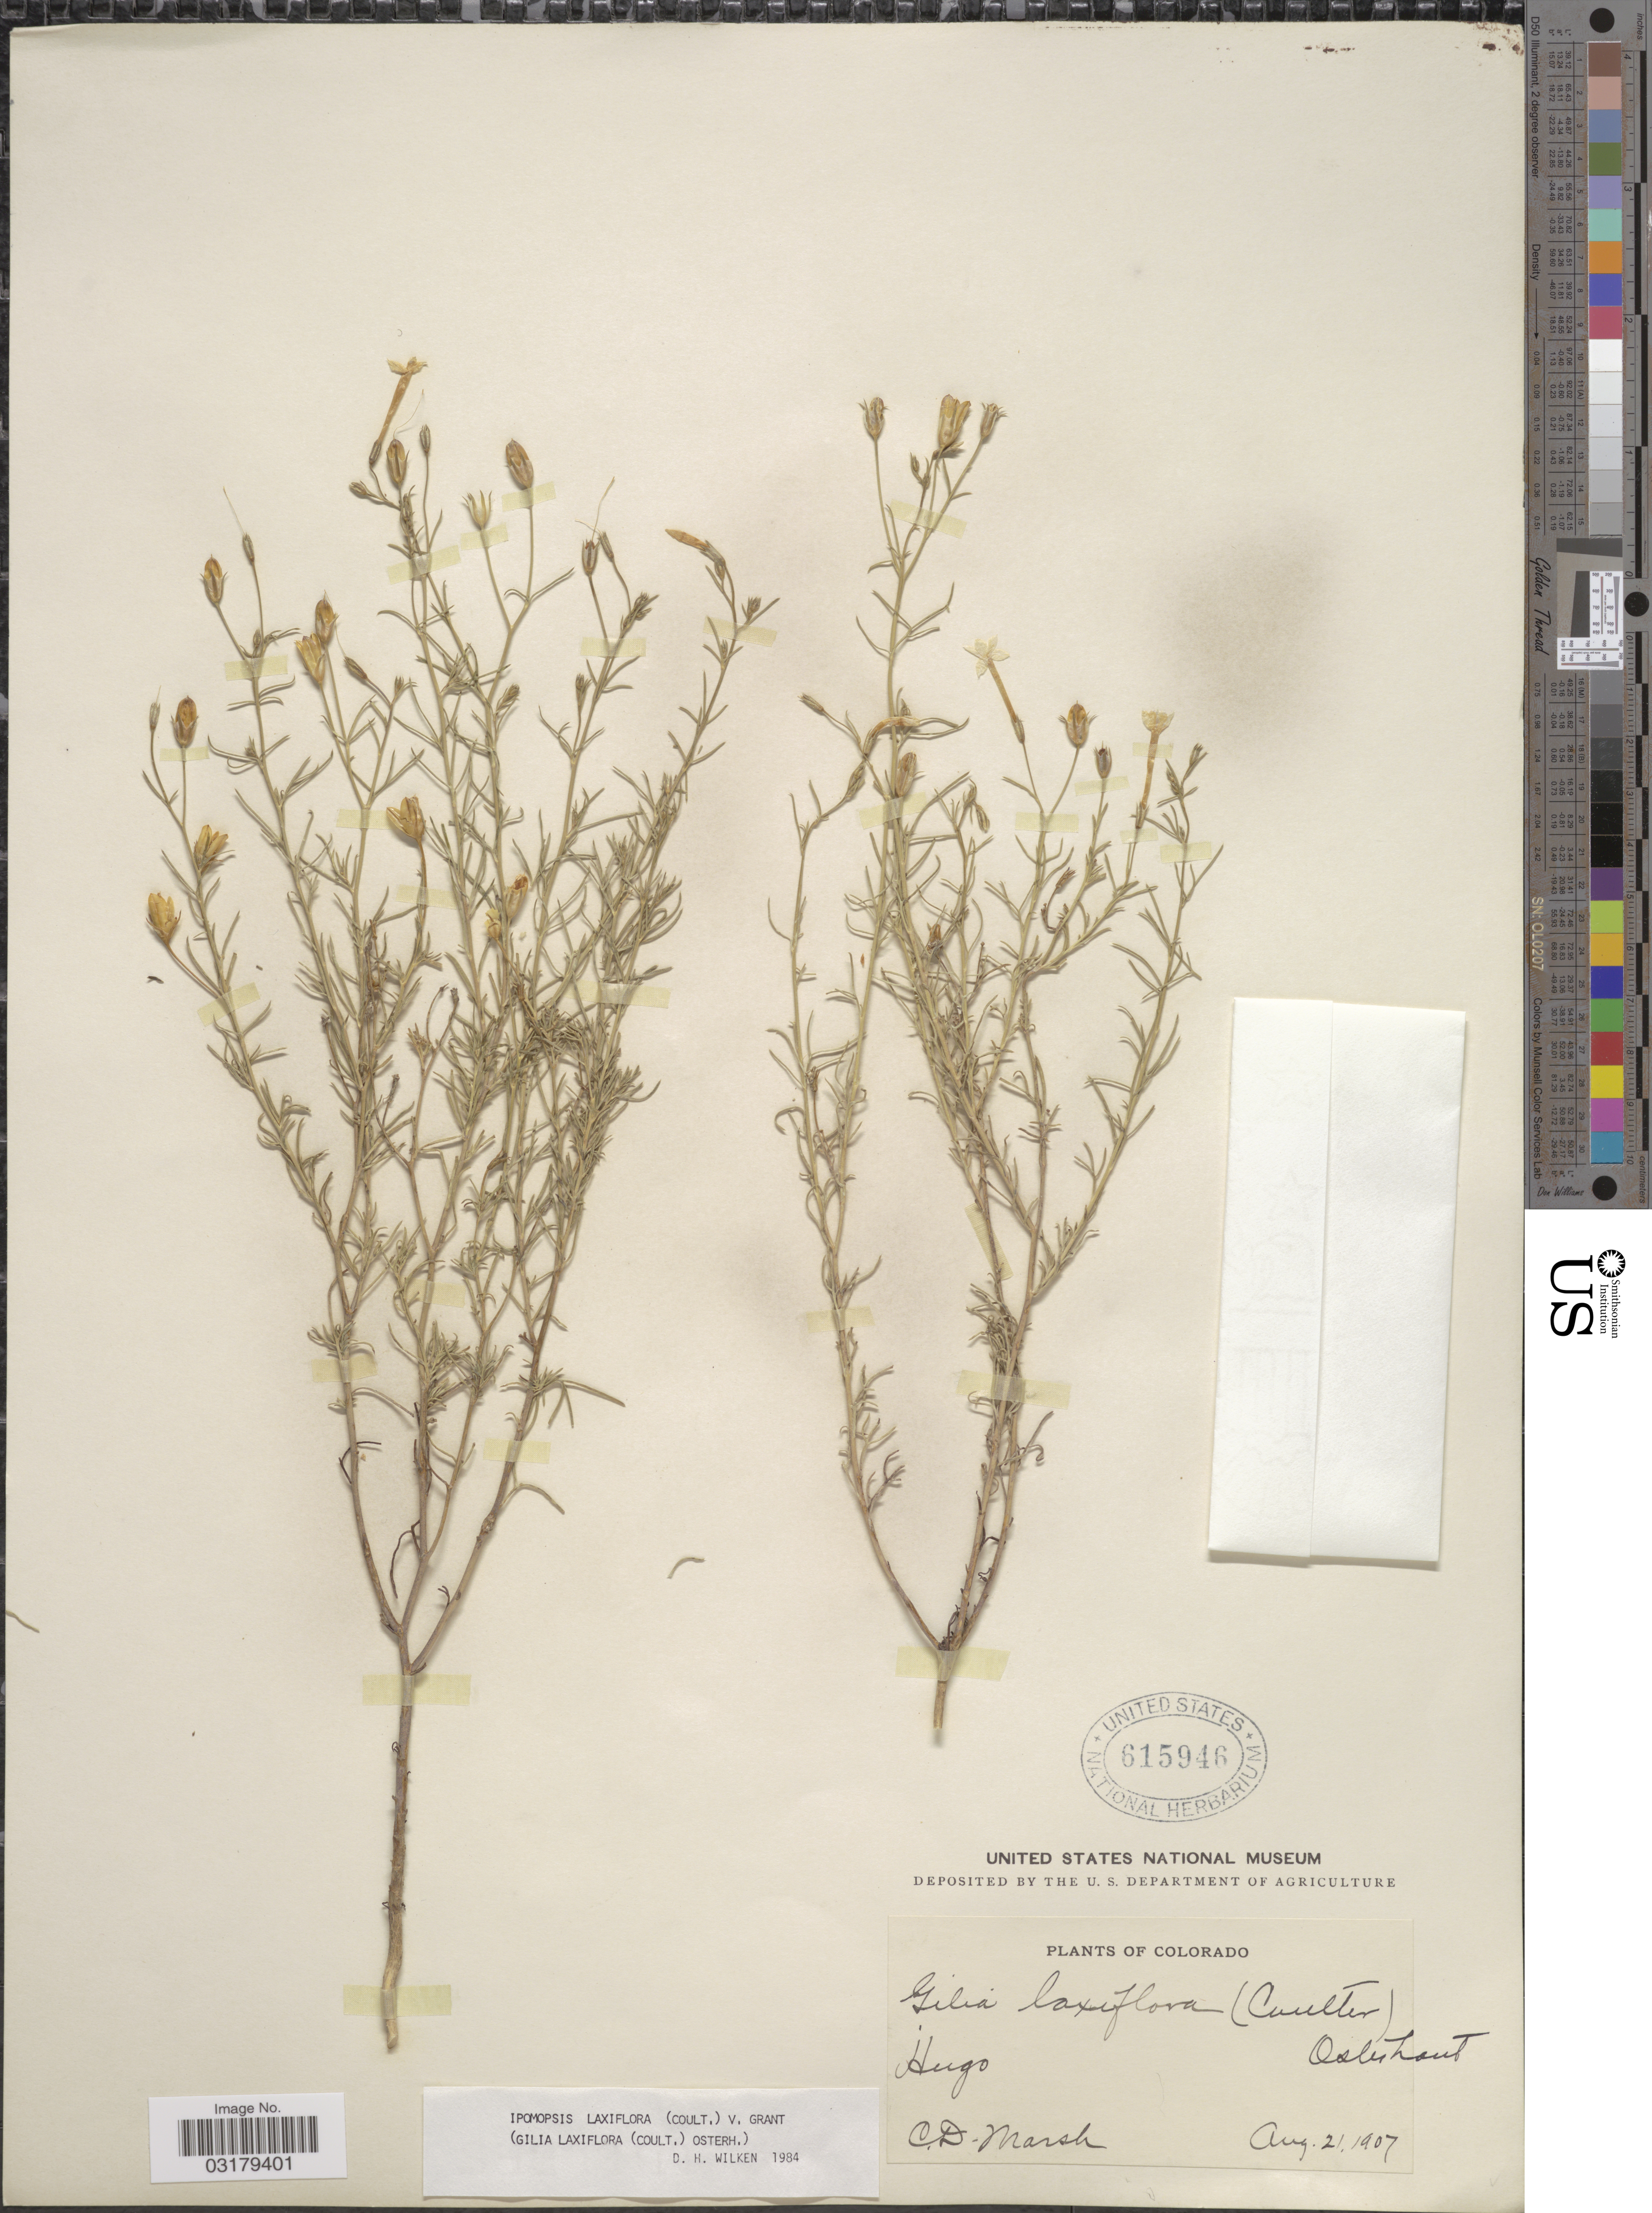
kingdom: Plantae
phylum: Tracheophyta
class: Magnoliopsida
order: Ericales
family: Polemoniaceae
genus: Ipomopsis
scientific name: Ipomopsis laxiflora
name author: (J.M. Coult.) V.E. Grant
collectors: C. D. Marsh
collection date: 1907-08-21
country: United States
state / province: Colorado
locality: Hugo.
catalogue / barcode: US 615946